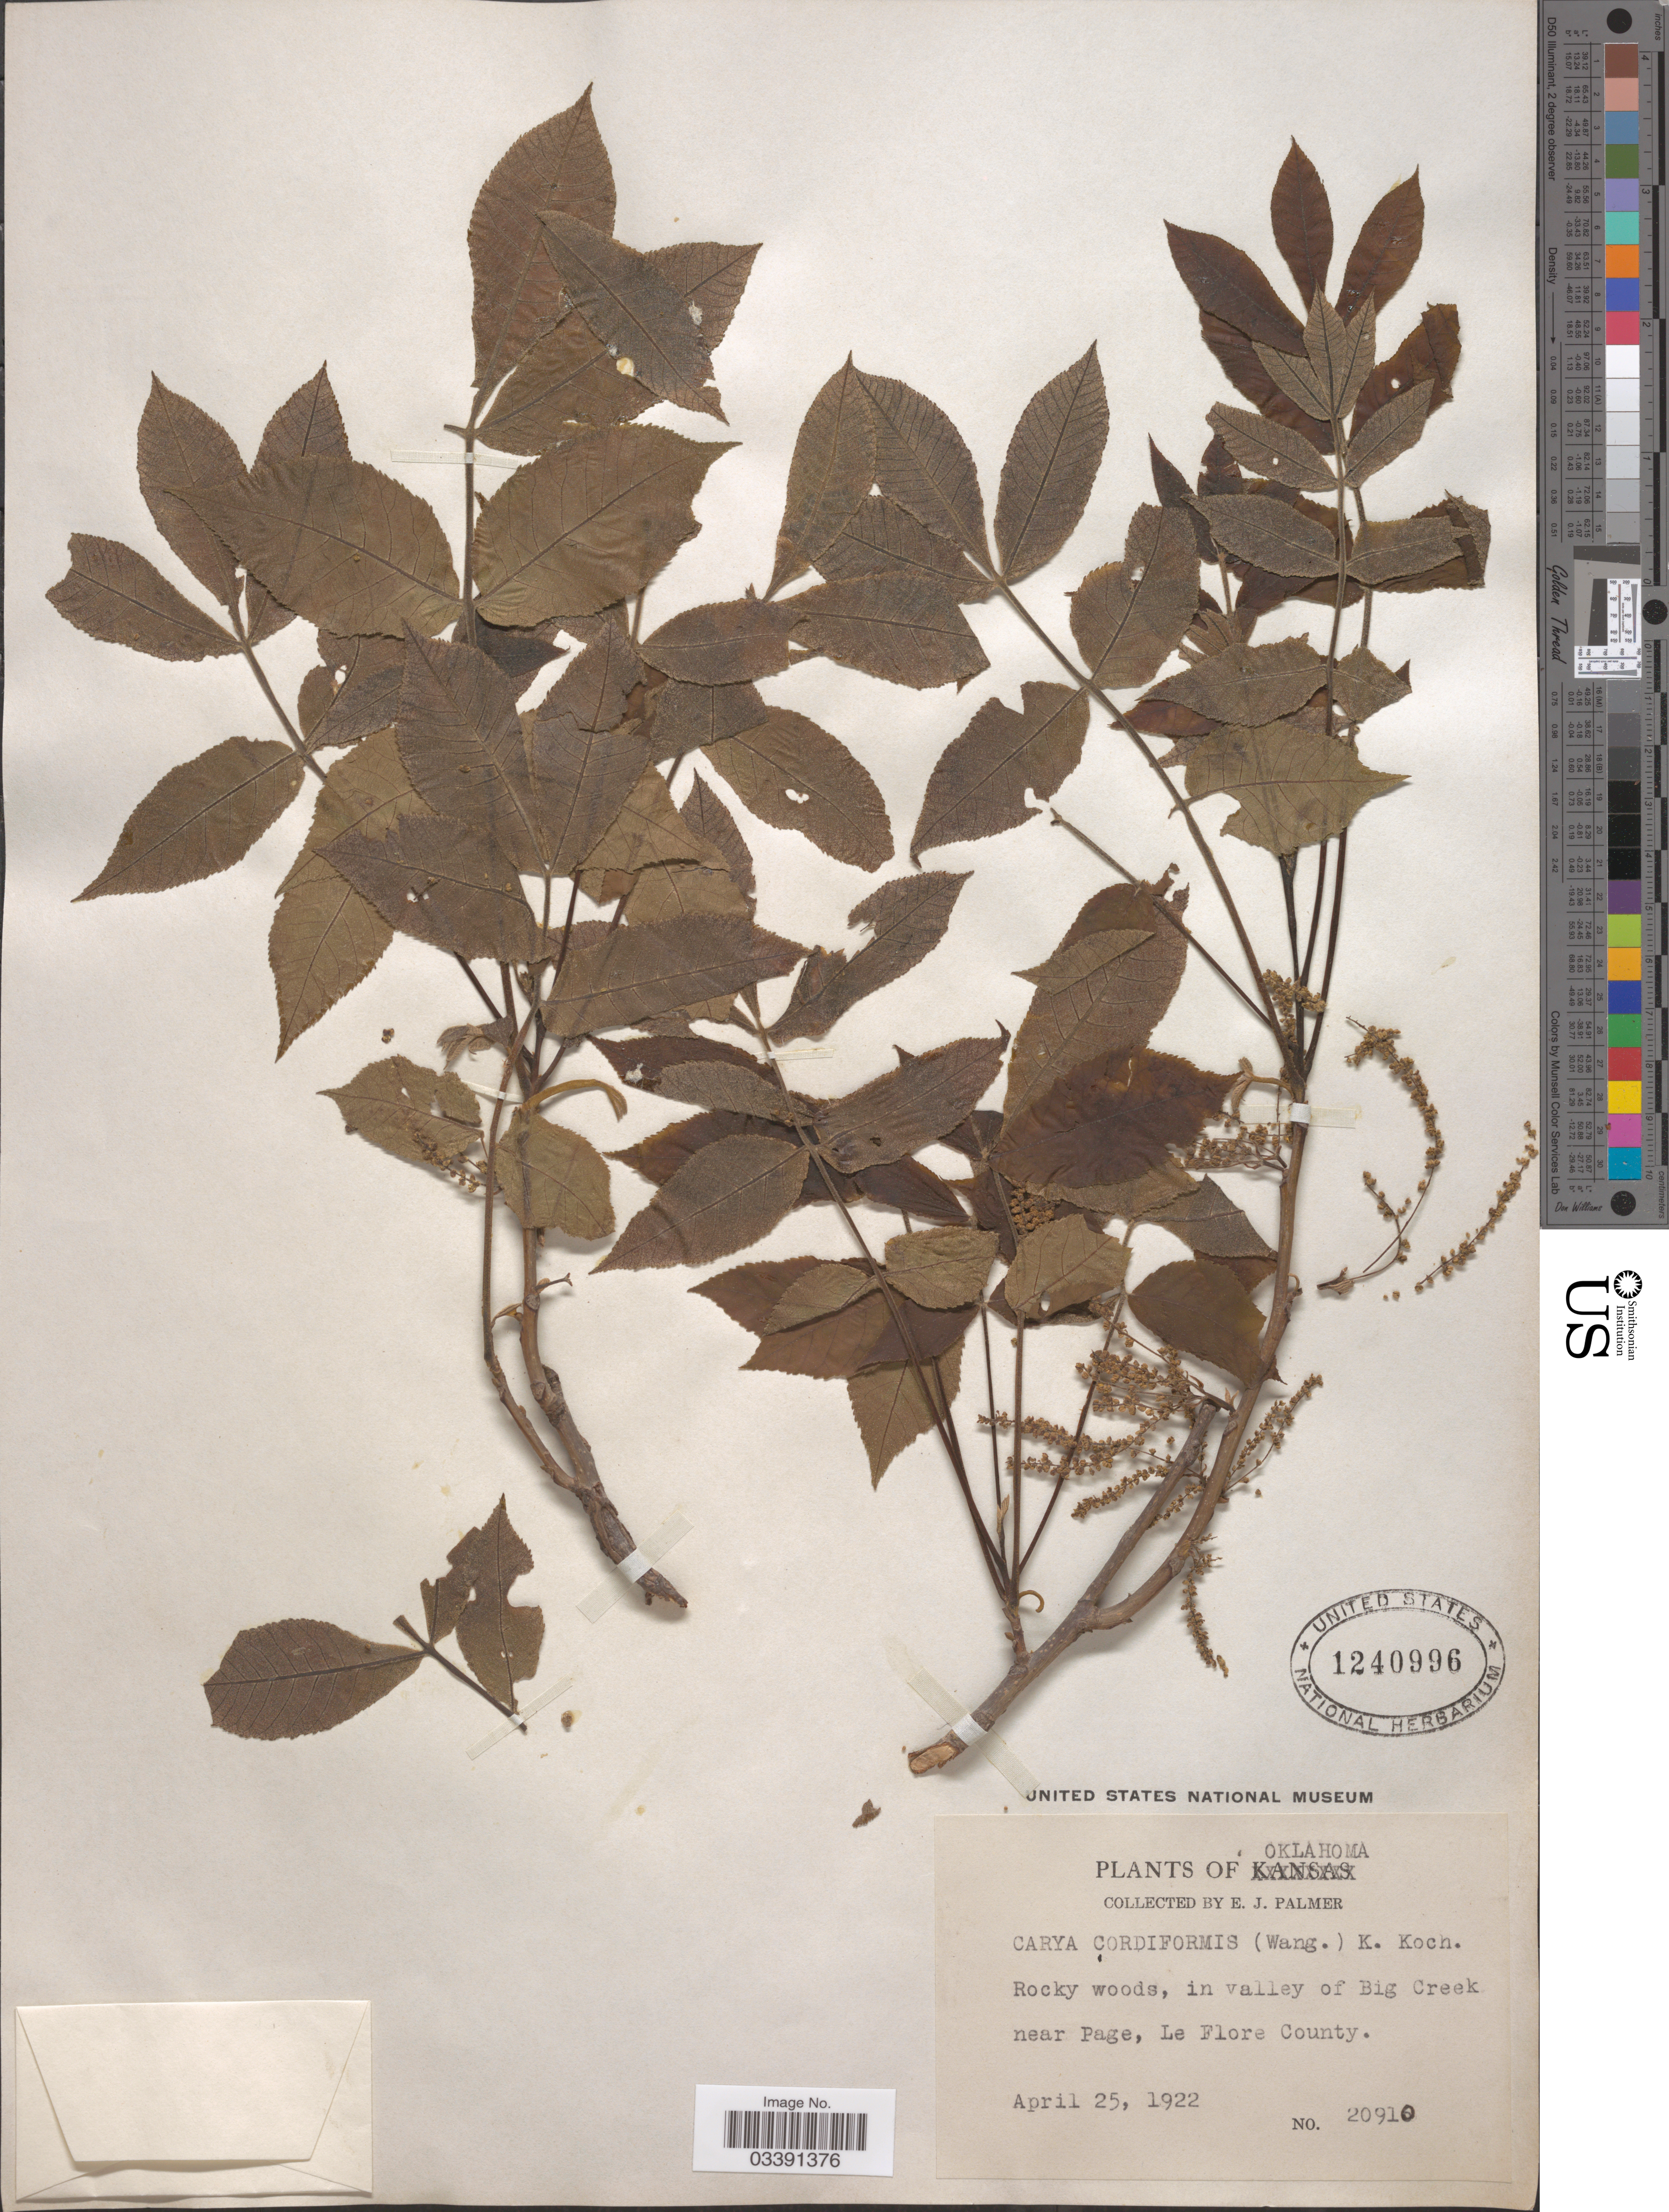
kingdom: Plantae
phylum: Tracheophyta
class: Magnoliopsida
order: Fagales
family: Juglandaceae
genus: Carya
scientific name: Carya cordiformis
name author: (Wangenh.) K. Koch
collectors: E. J. Palmer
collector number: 20910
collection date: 1922-04-25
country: United States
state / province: Oklahoma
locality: Rocky woods, in valley of Big Creek near Page, Le Flore County.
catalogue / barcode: US 1240996